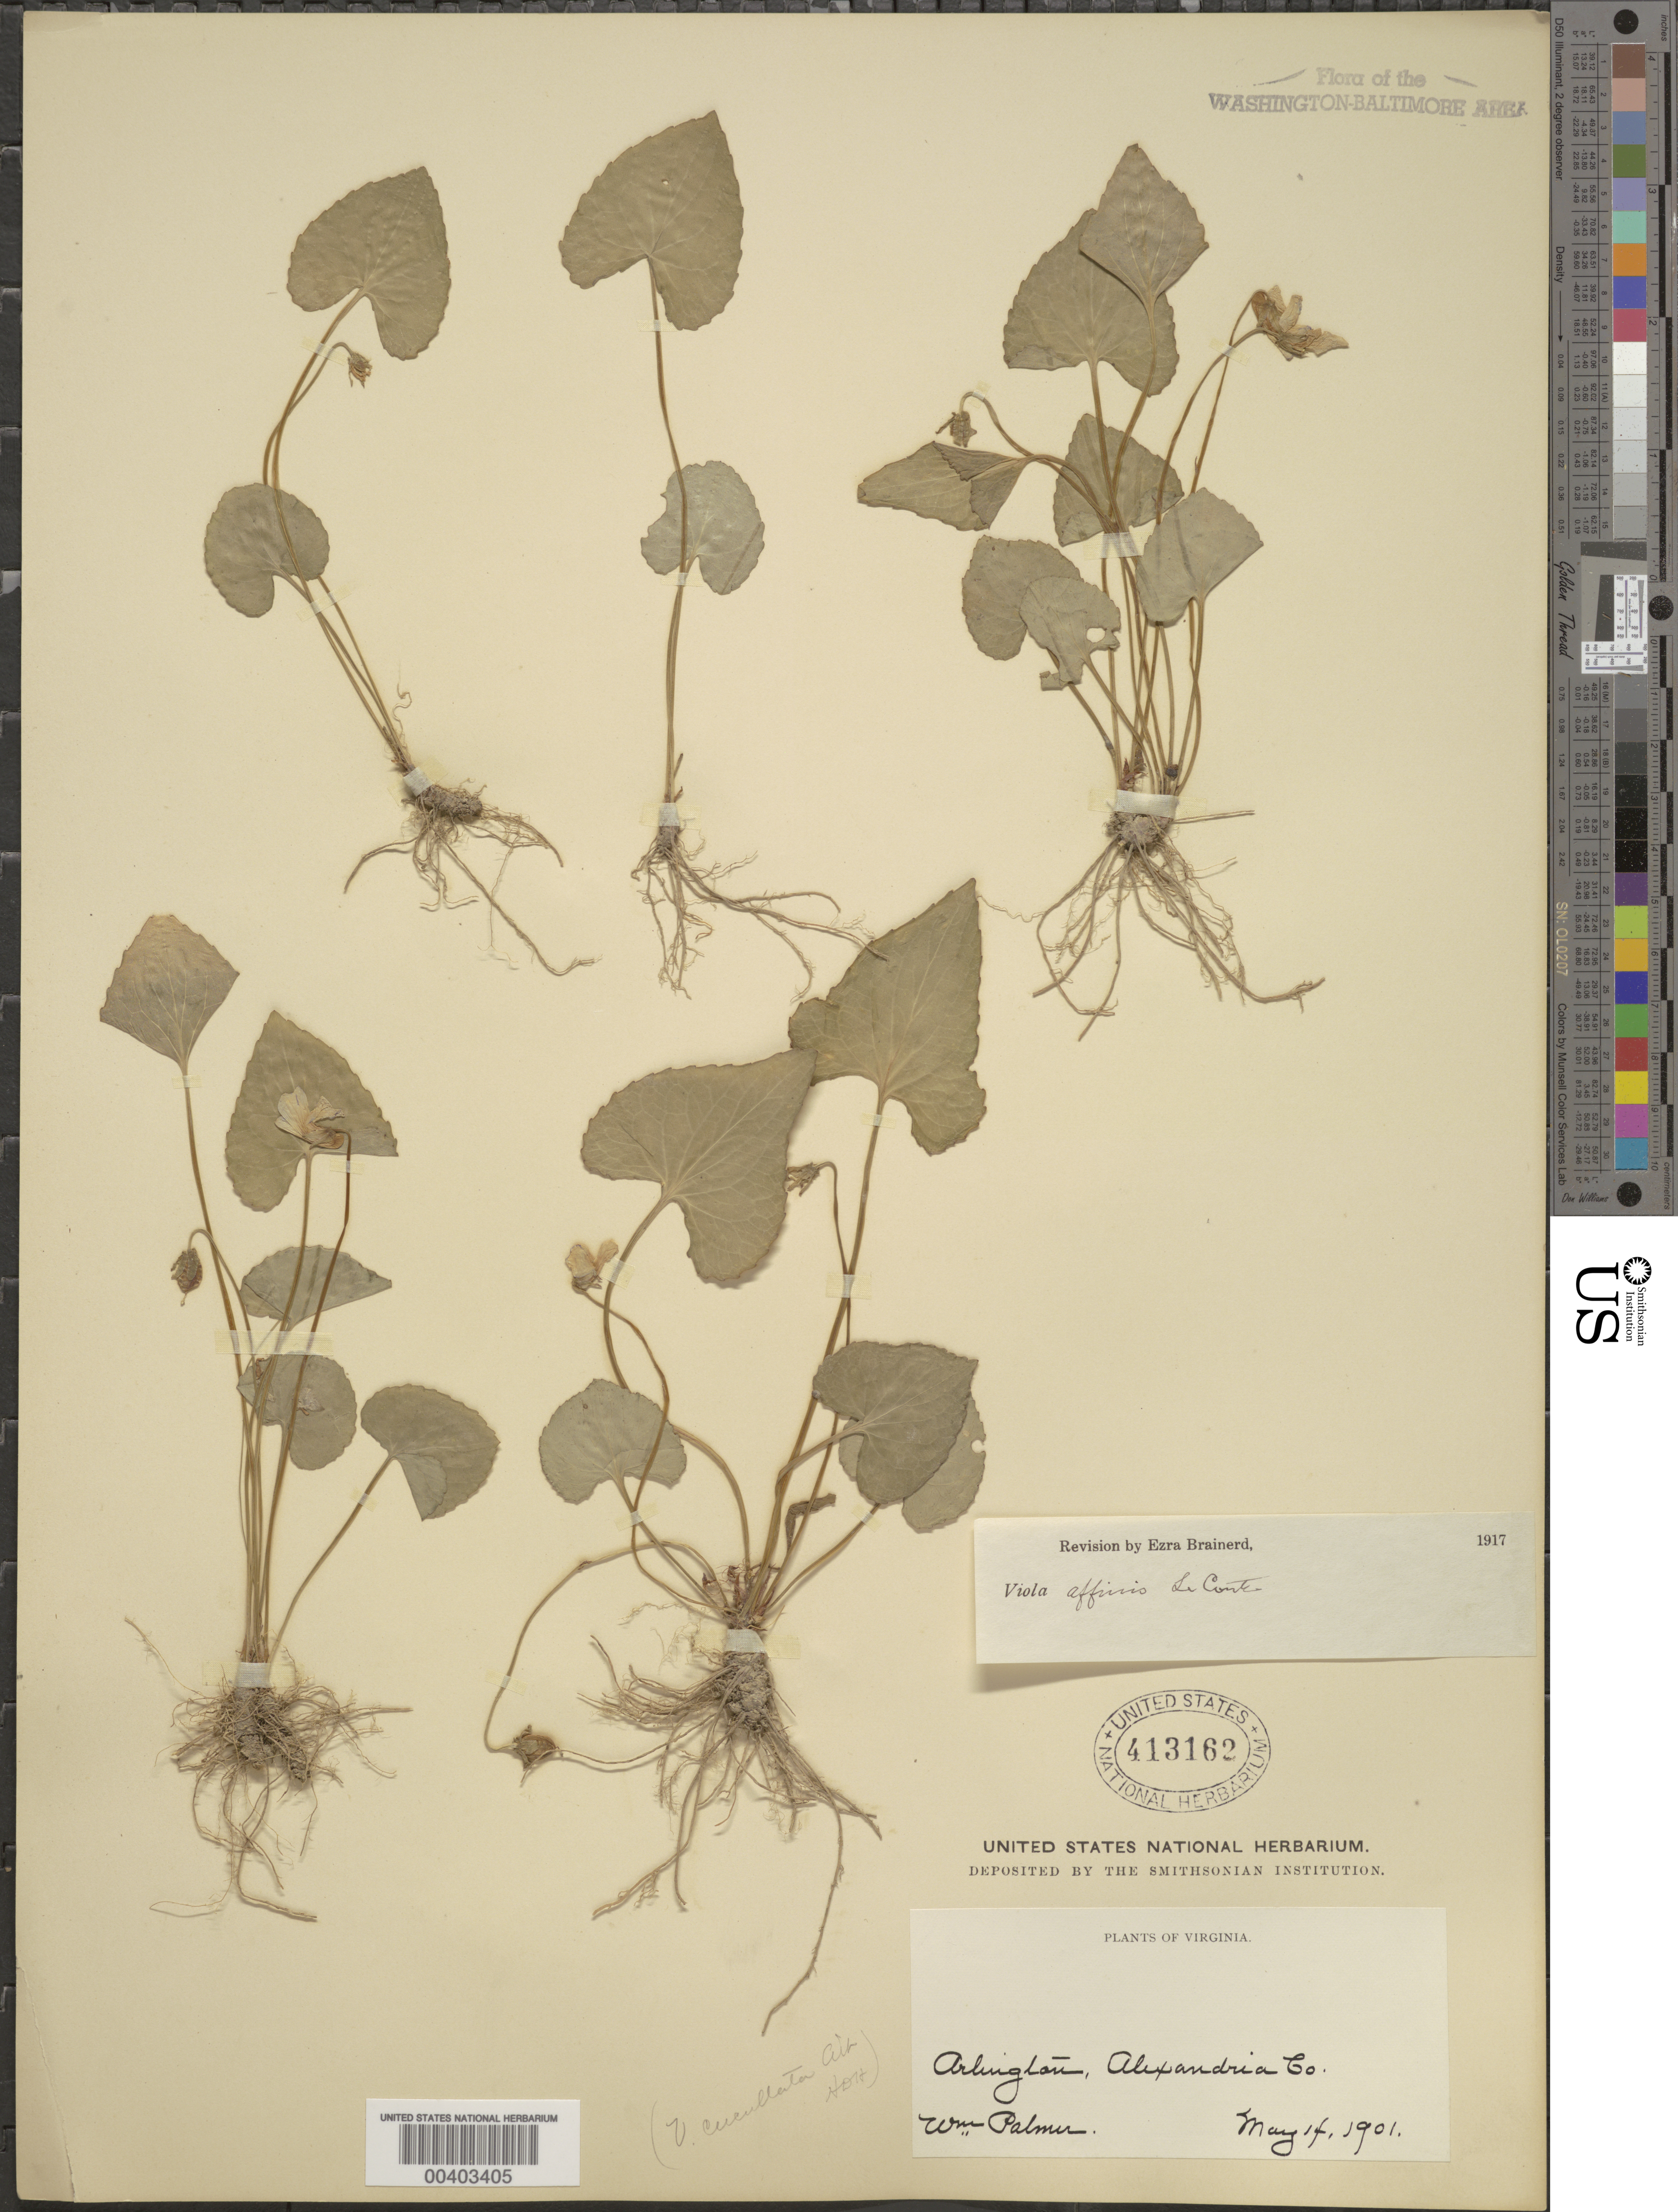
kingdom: Plantae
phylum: Tracheophyta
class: Magnoliopsida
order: Malpighiales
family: Violaceae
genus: Viola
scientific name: Viola sororia var. affinis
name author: (LeConte) McKinney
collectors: W. Palmer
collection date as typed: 14 May 1901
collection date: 1901-05-14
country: United States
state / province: Virginia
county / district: Arlington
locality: Arlington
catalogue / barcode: US 413162